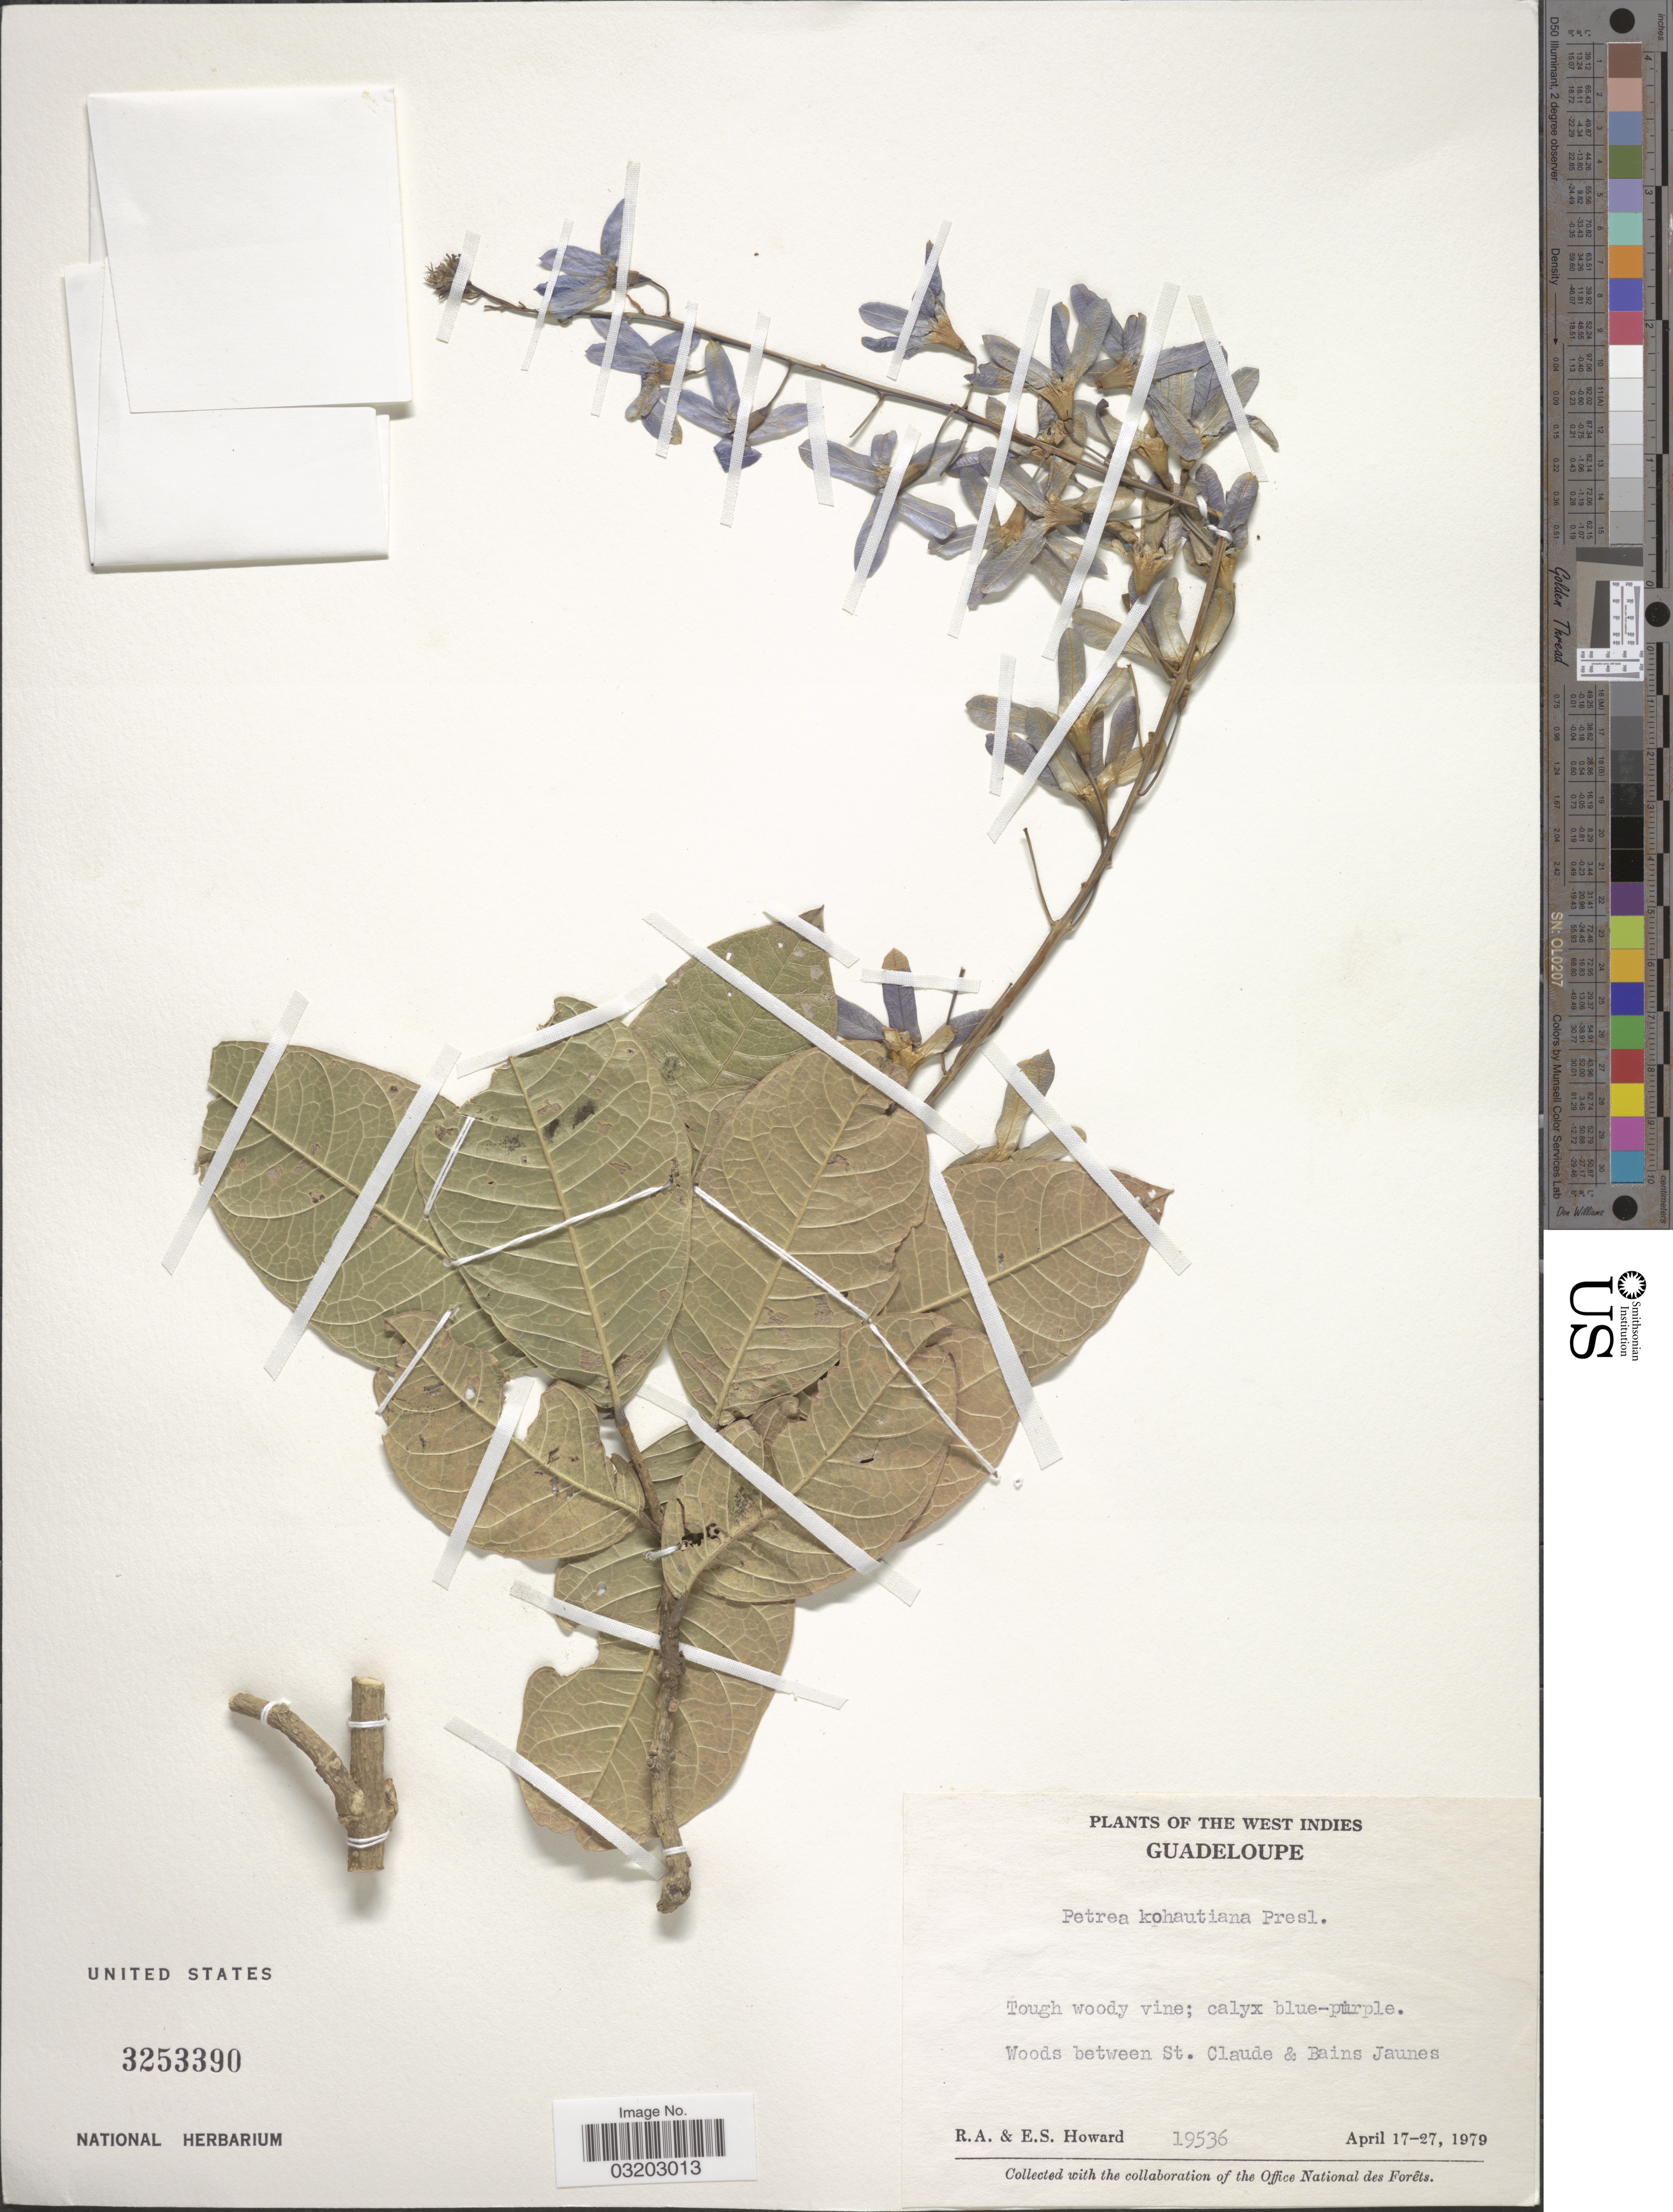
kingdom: Plantae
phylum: Tracheophyta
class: Magnoliopsida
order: Lamiales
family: Verbenaceae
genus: Petrea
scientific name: Petrea volubilis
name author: L.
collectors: R. A. Howard & E. S. Howard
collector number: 19536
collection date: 1979-04-17/1979-04-27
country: Guadeloupe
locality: Woods between St. Claude & Bains Jaunes.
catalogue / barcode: US 3253390